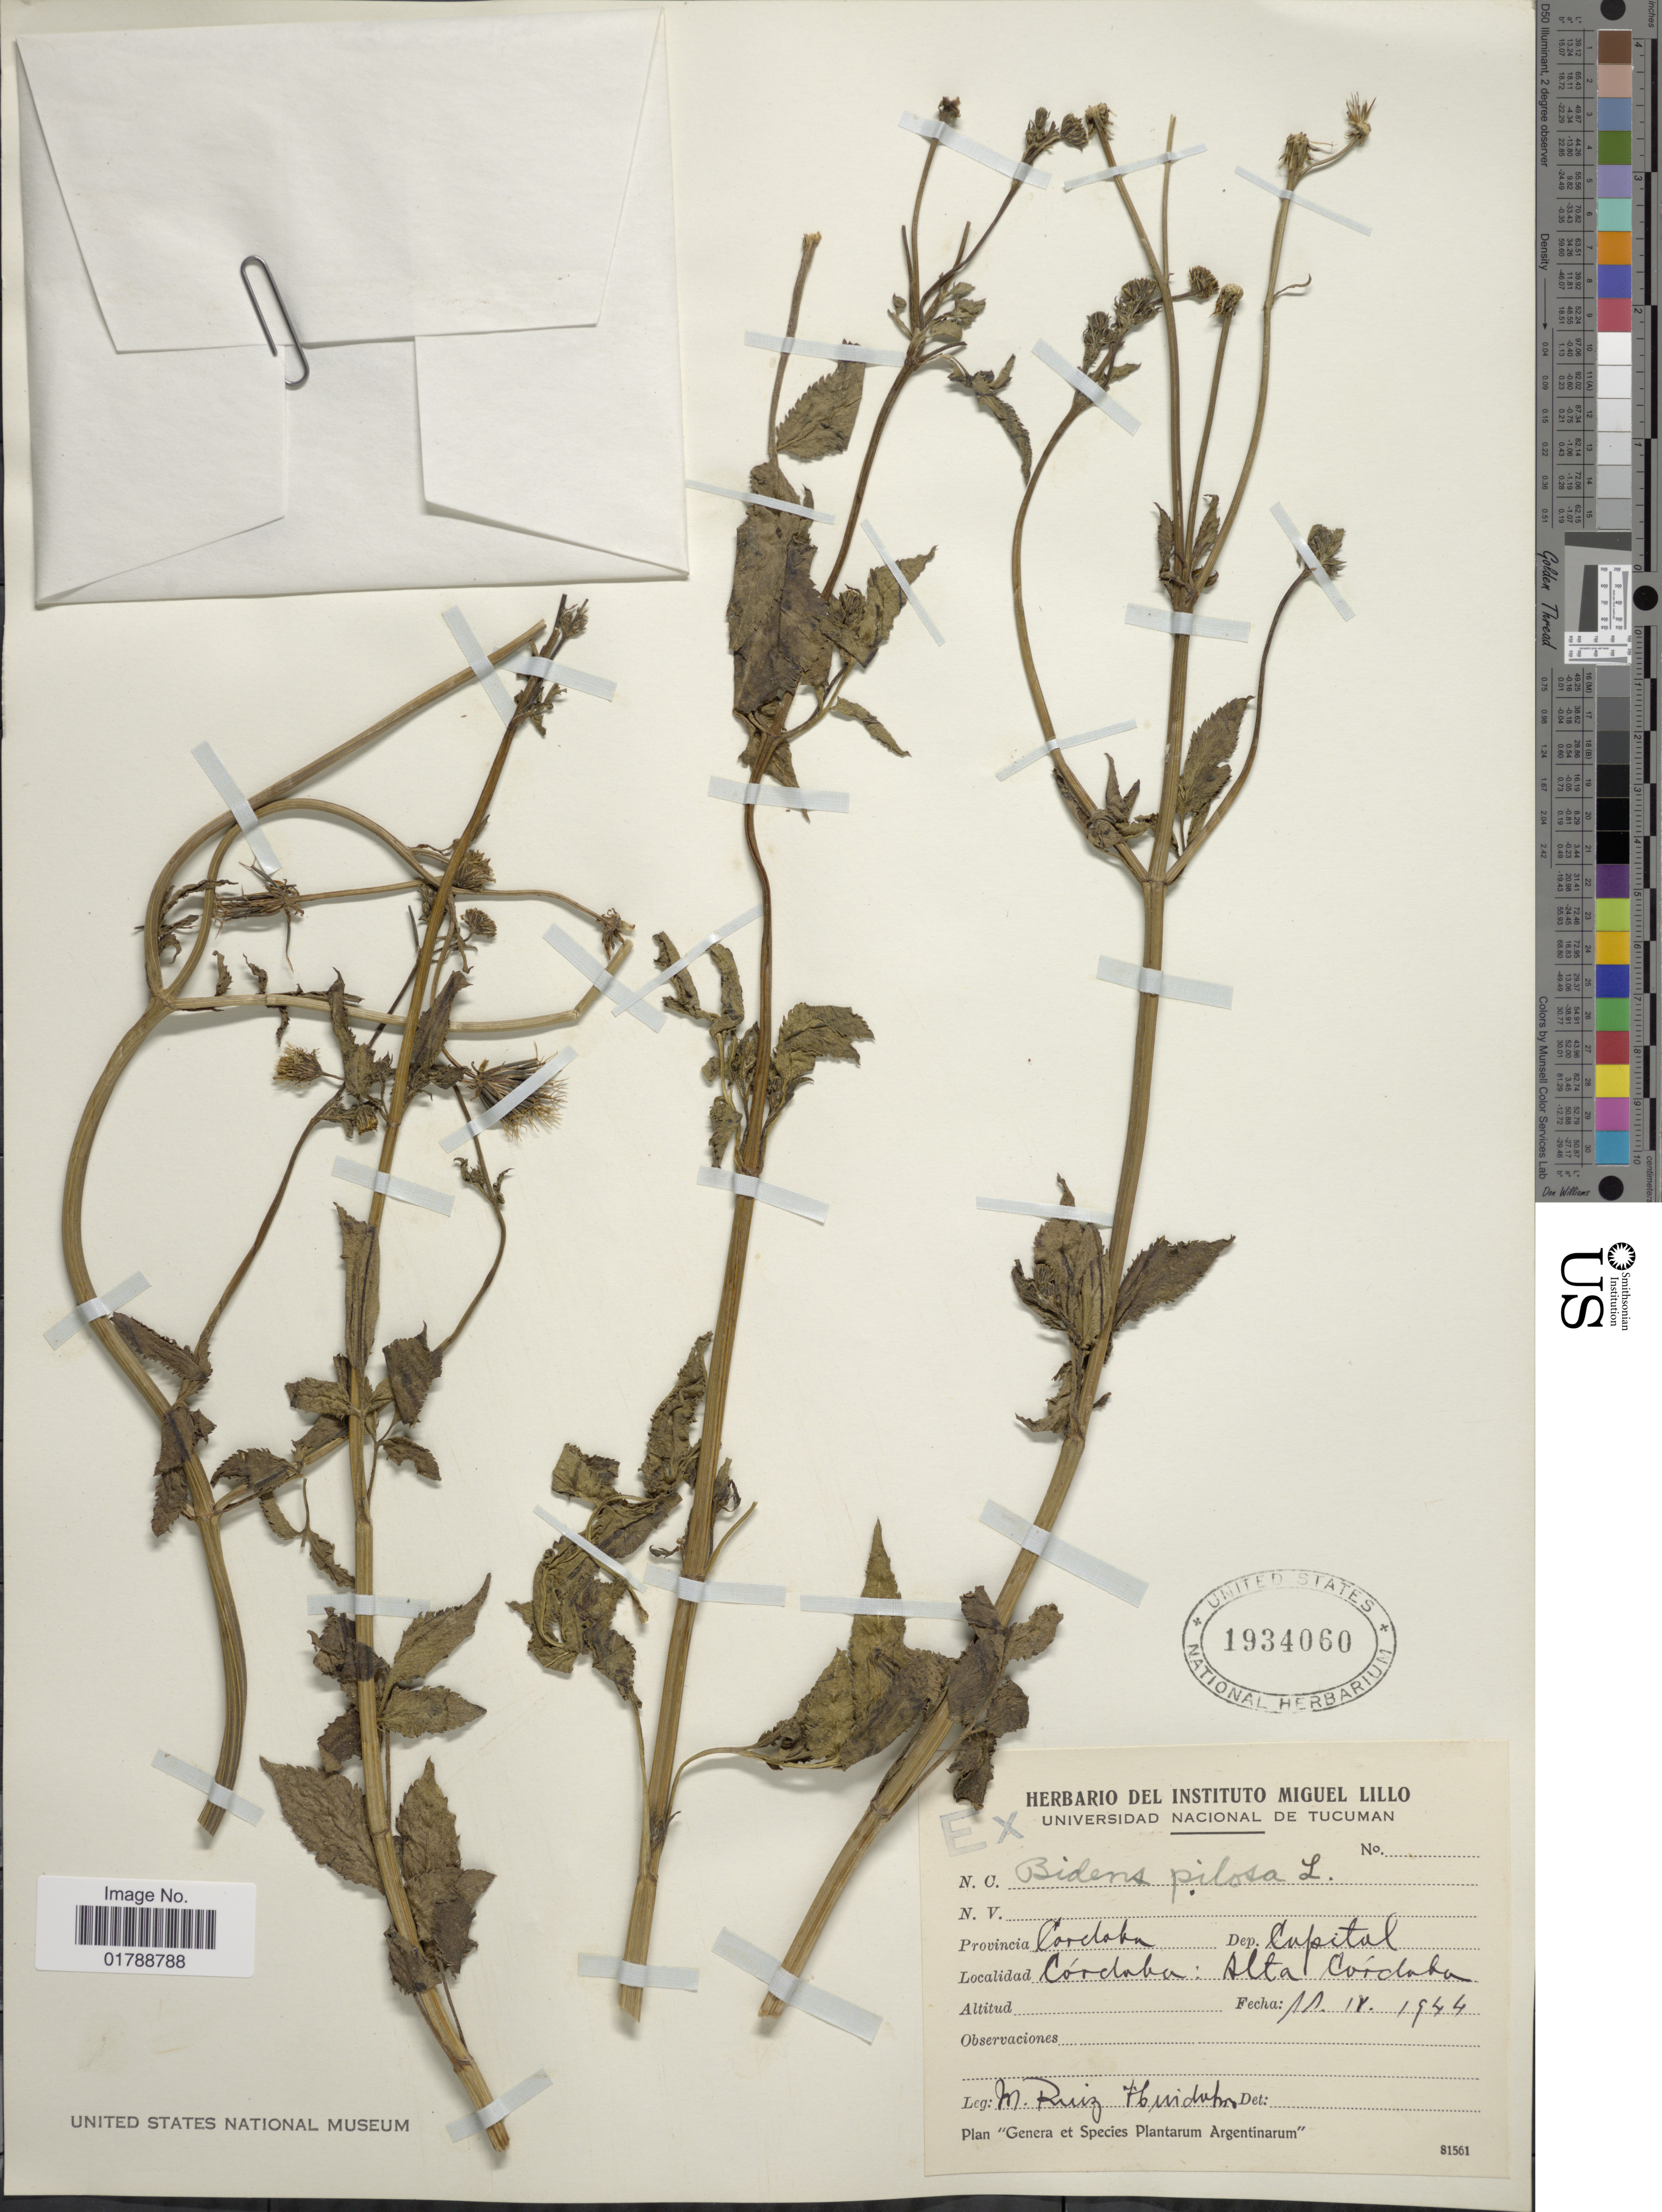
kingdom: Plantae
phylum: Tracheophyta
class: Magnoliopsida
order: Asterales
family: Asteraceae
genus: Bidens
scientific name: Bidens pilosa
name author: L.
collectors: M. Ruiz Huidobro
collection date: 1944-11-11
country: Argentina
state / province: Cordoba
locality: Dep. Capital. Córdoba: Alta Córdoba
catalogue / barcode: US 1934060